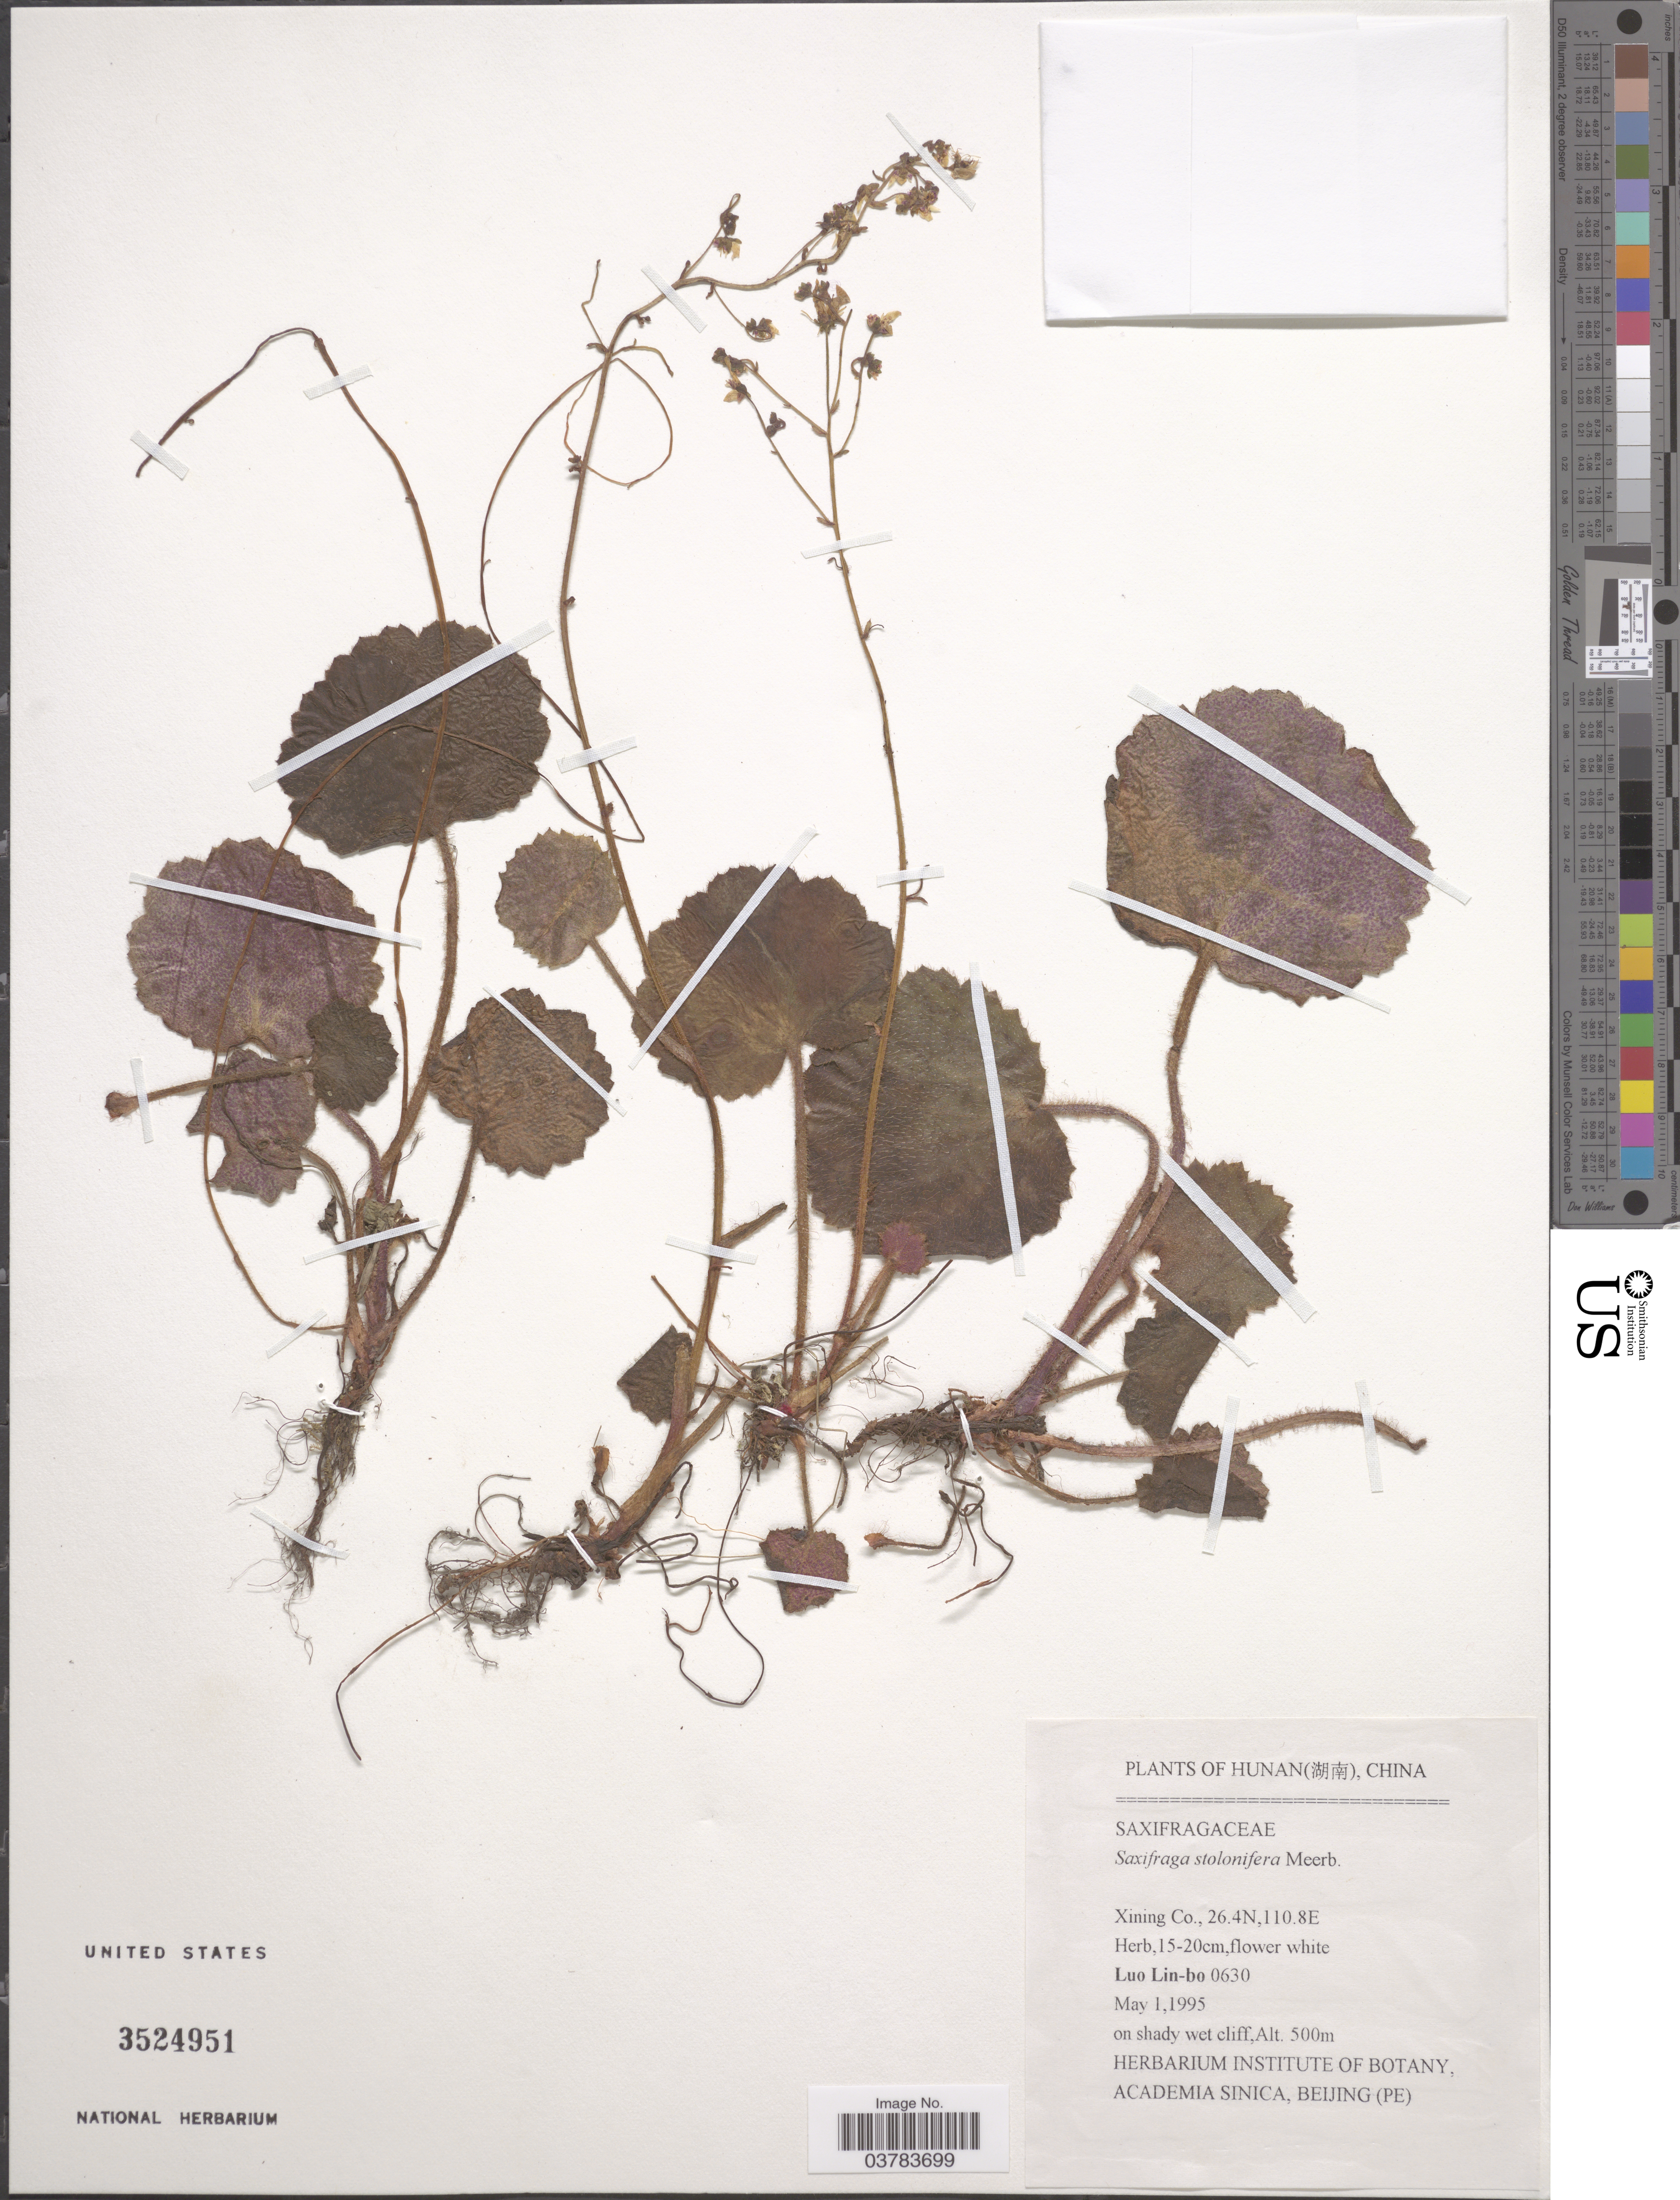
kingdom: Plantae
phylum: Tracheophyta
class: Magnoliopsida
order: Saxifragales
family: Saxifragaceae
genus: Saxifraga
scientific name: Saxifraga stolonifera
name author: Curtis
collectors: L. Lin-bo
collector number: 0630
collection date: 1995-05-01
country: China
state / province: Hunan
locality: (X). Xining Co.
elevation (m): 500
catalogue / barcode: US 3524951